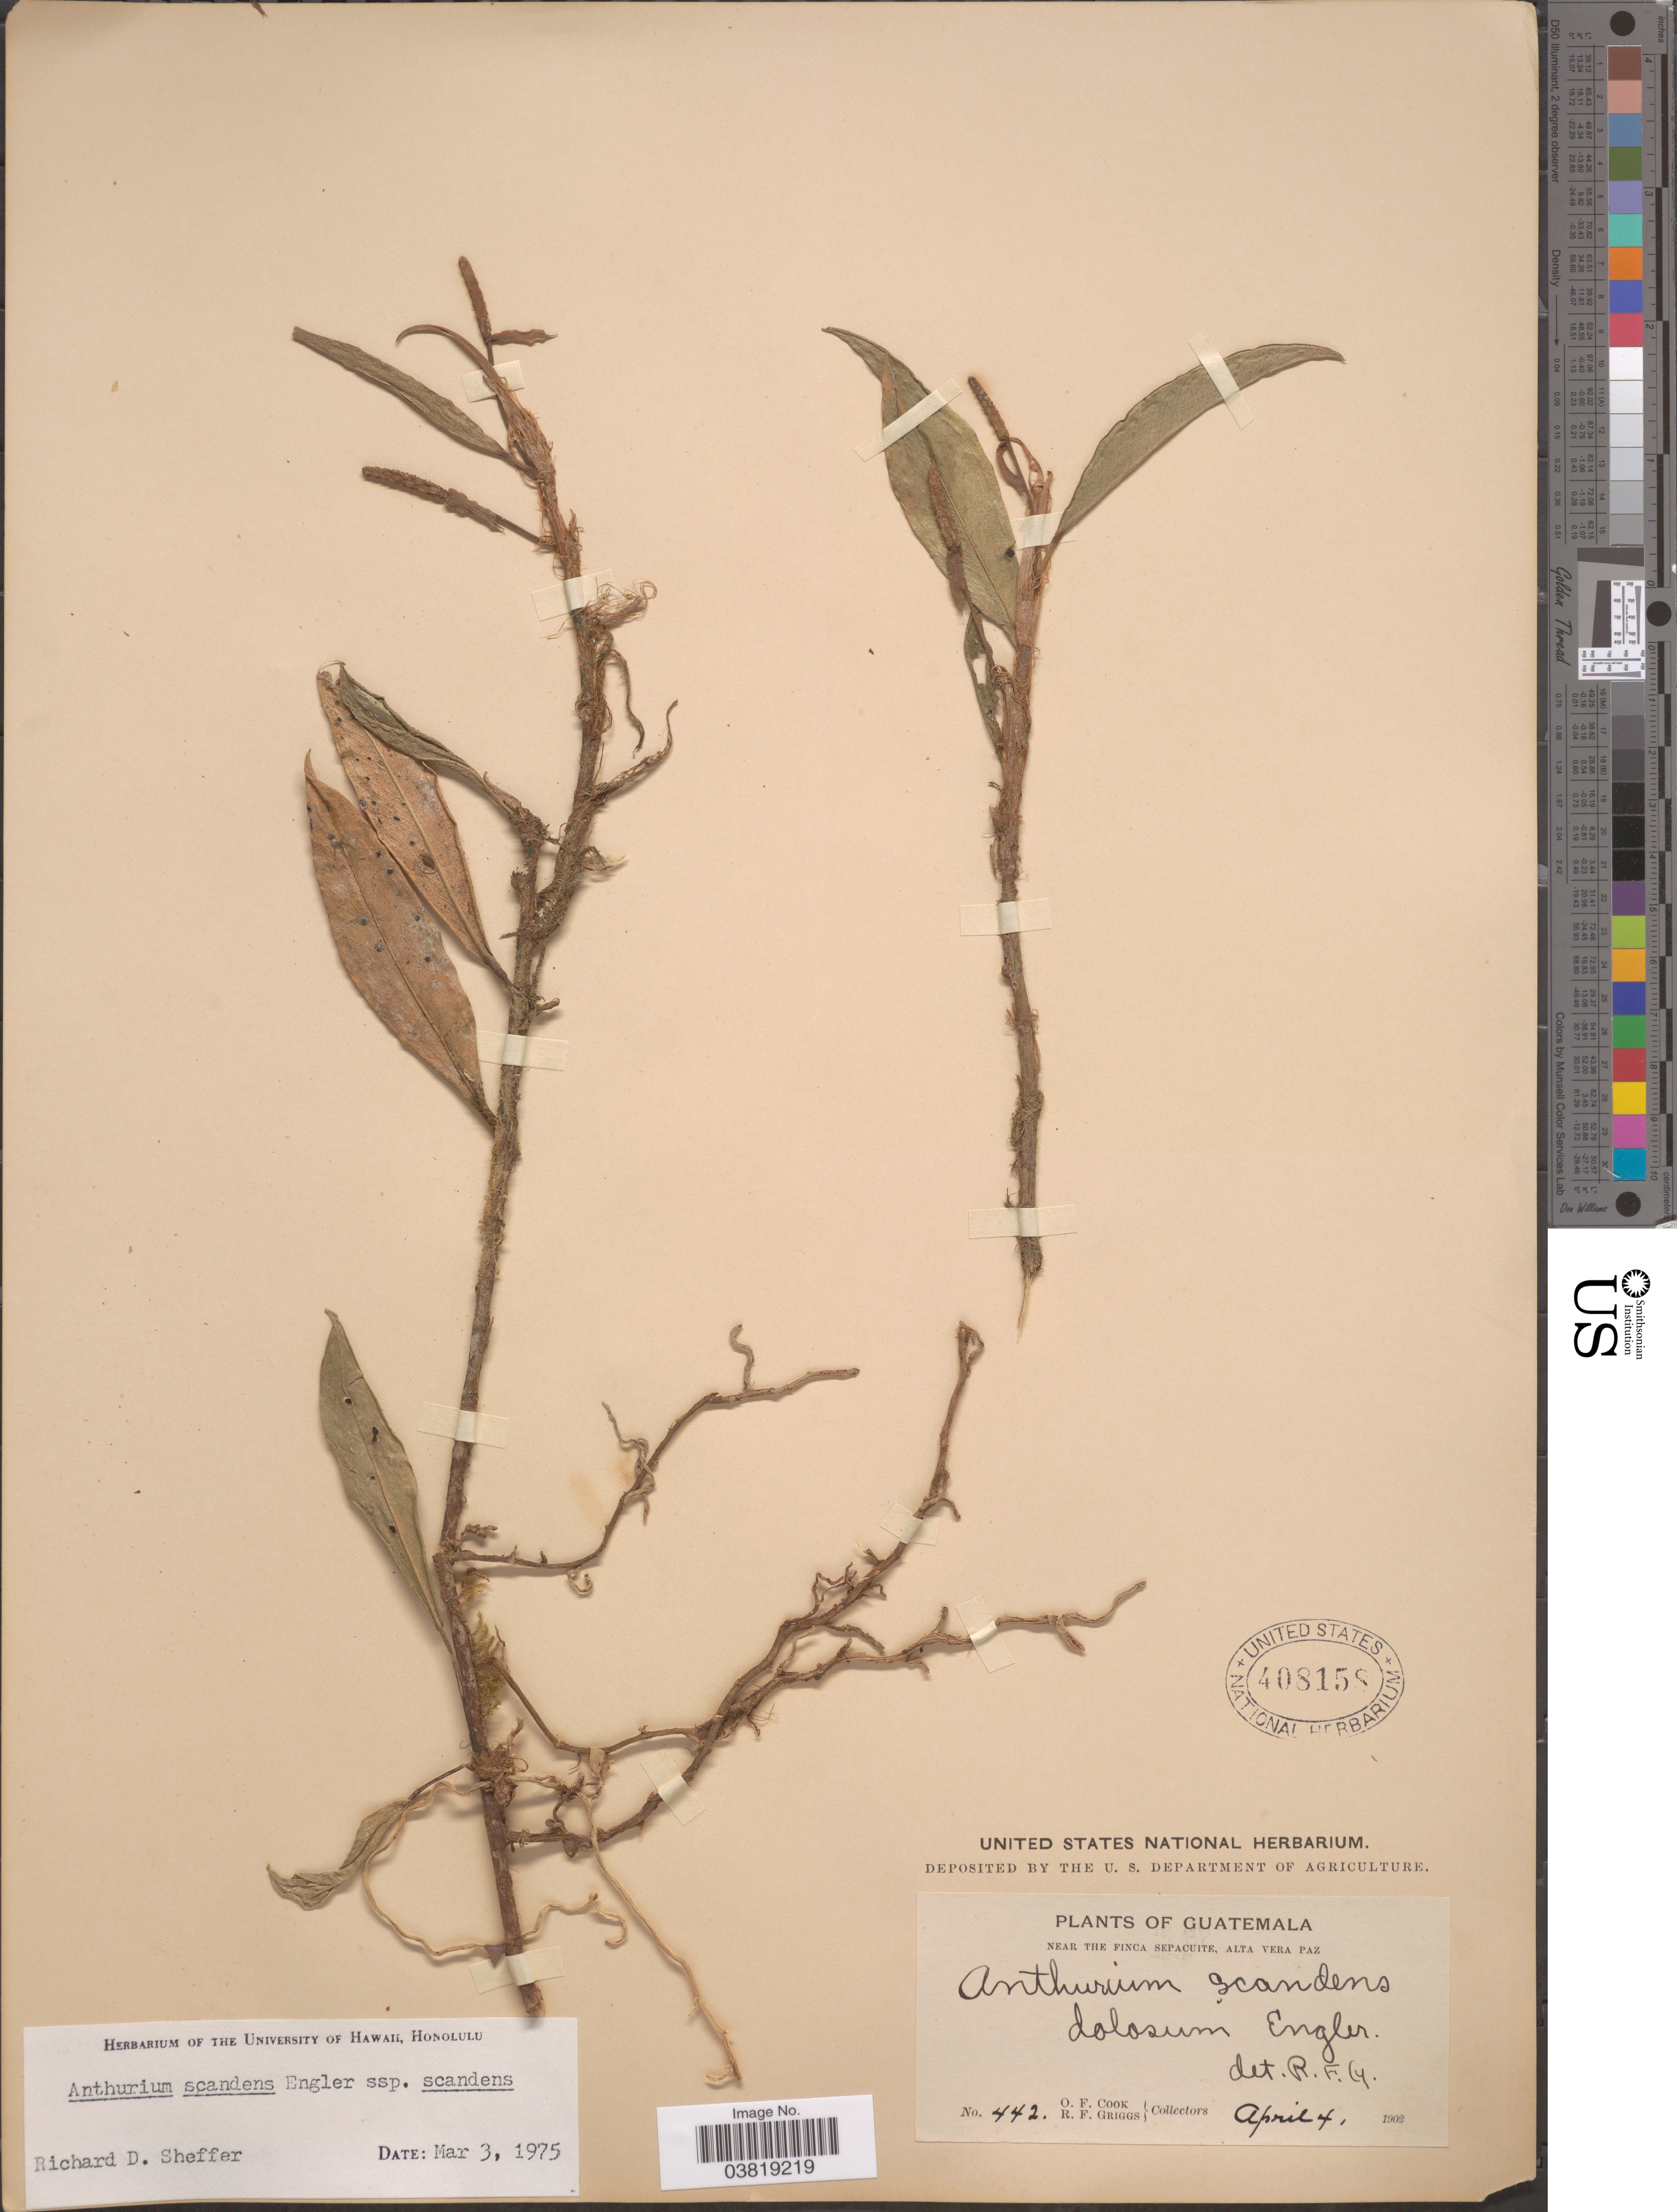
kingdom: Plantae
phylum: Tracheophyta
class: Liliopsida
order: Alismatales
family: Araceae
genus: Anthurium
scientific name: Anthurium scandens var. scandens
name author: (Aubl.) Engl.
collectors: O. F. Cook & R. F. Griggs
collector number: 442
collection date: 1902-04-04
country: Guatemala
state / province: Alta Verapaz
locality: Near the Finca Sepacuite, Alta Vera Paz.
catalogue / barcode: US 408158